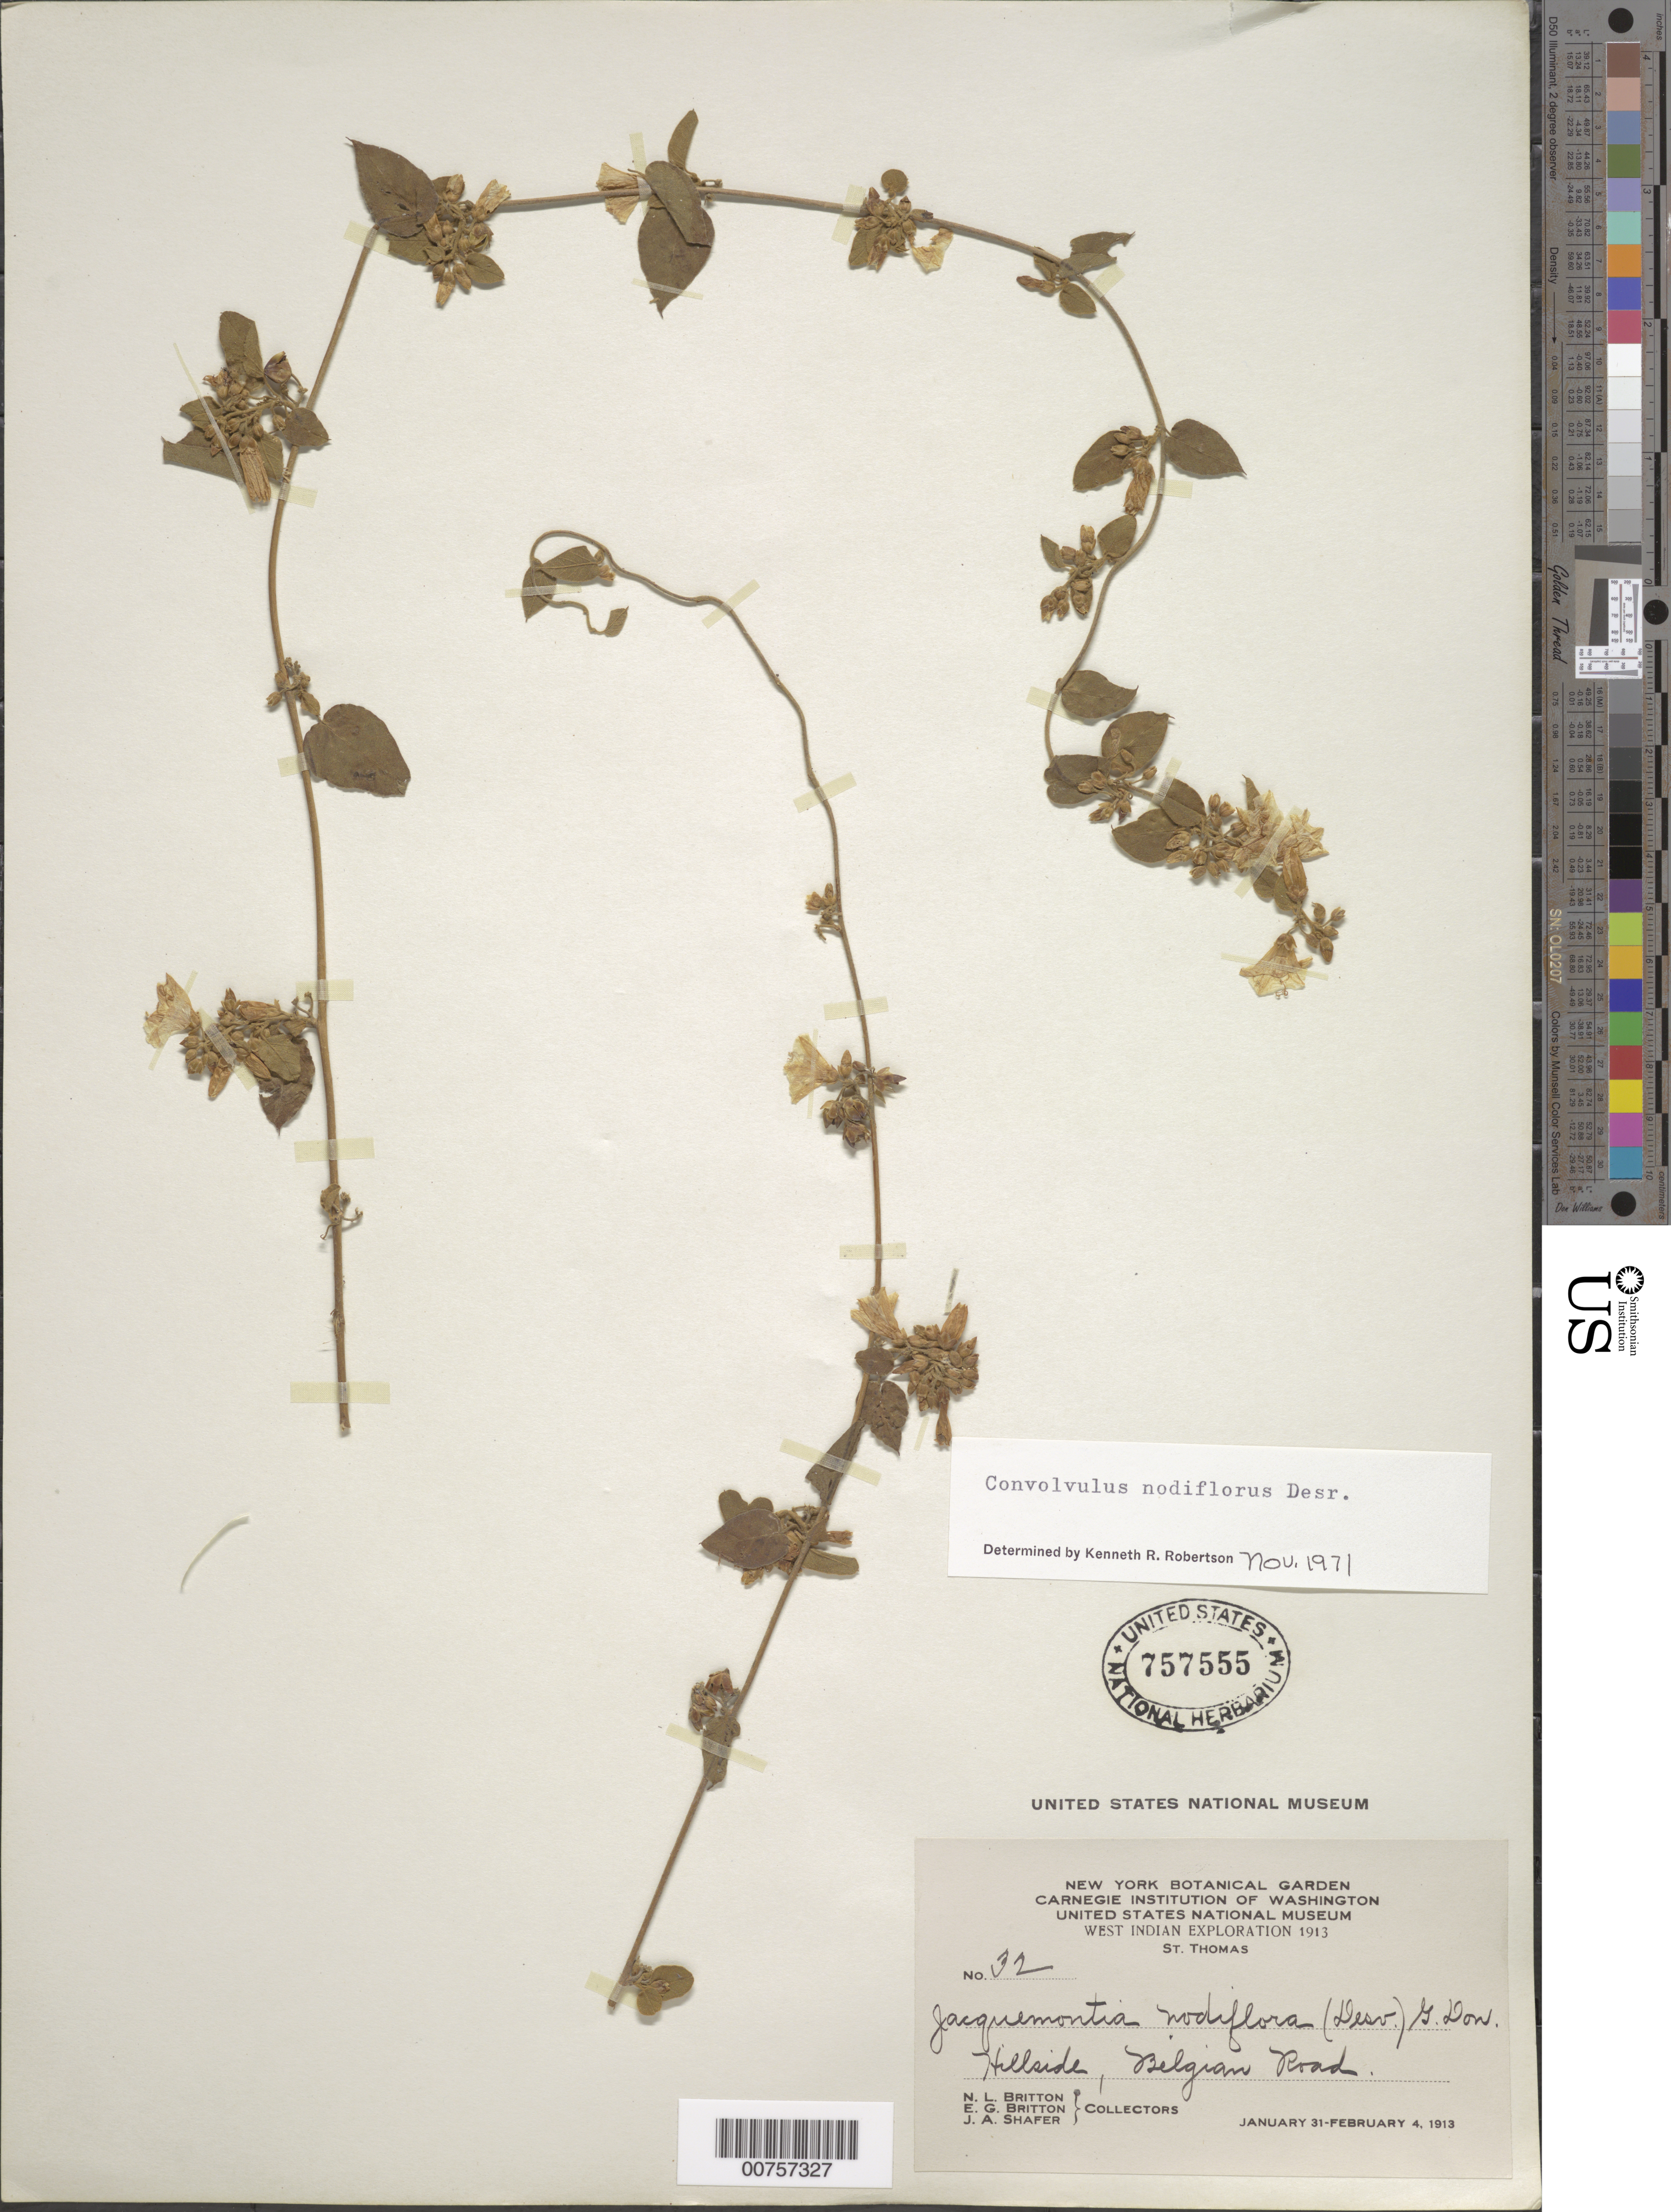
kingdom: Plantae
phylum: Tracheophyta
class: Magnoliopsida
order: Solanales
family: Convolvulaceae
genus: Convolvulus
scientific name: Convolvulus nodiflorus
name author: Desr.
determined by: Robertson, K. R.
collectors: N. Britton, E. G. Britton & J. A. Shafer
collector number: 32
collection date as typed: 31 Jan 1913 to 04 Feb 1913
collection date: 1913-01-31/1913-02-04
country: U.S. Virgin Islands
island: St. Thomas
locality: Belgian Road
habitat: Hillside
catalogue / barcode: US 757555